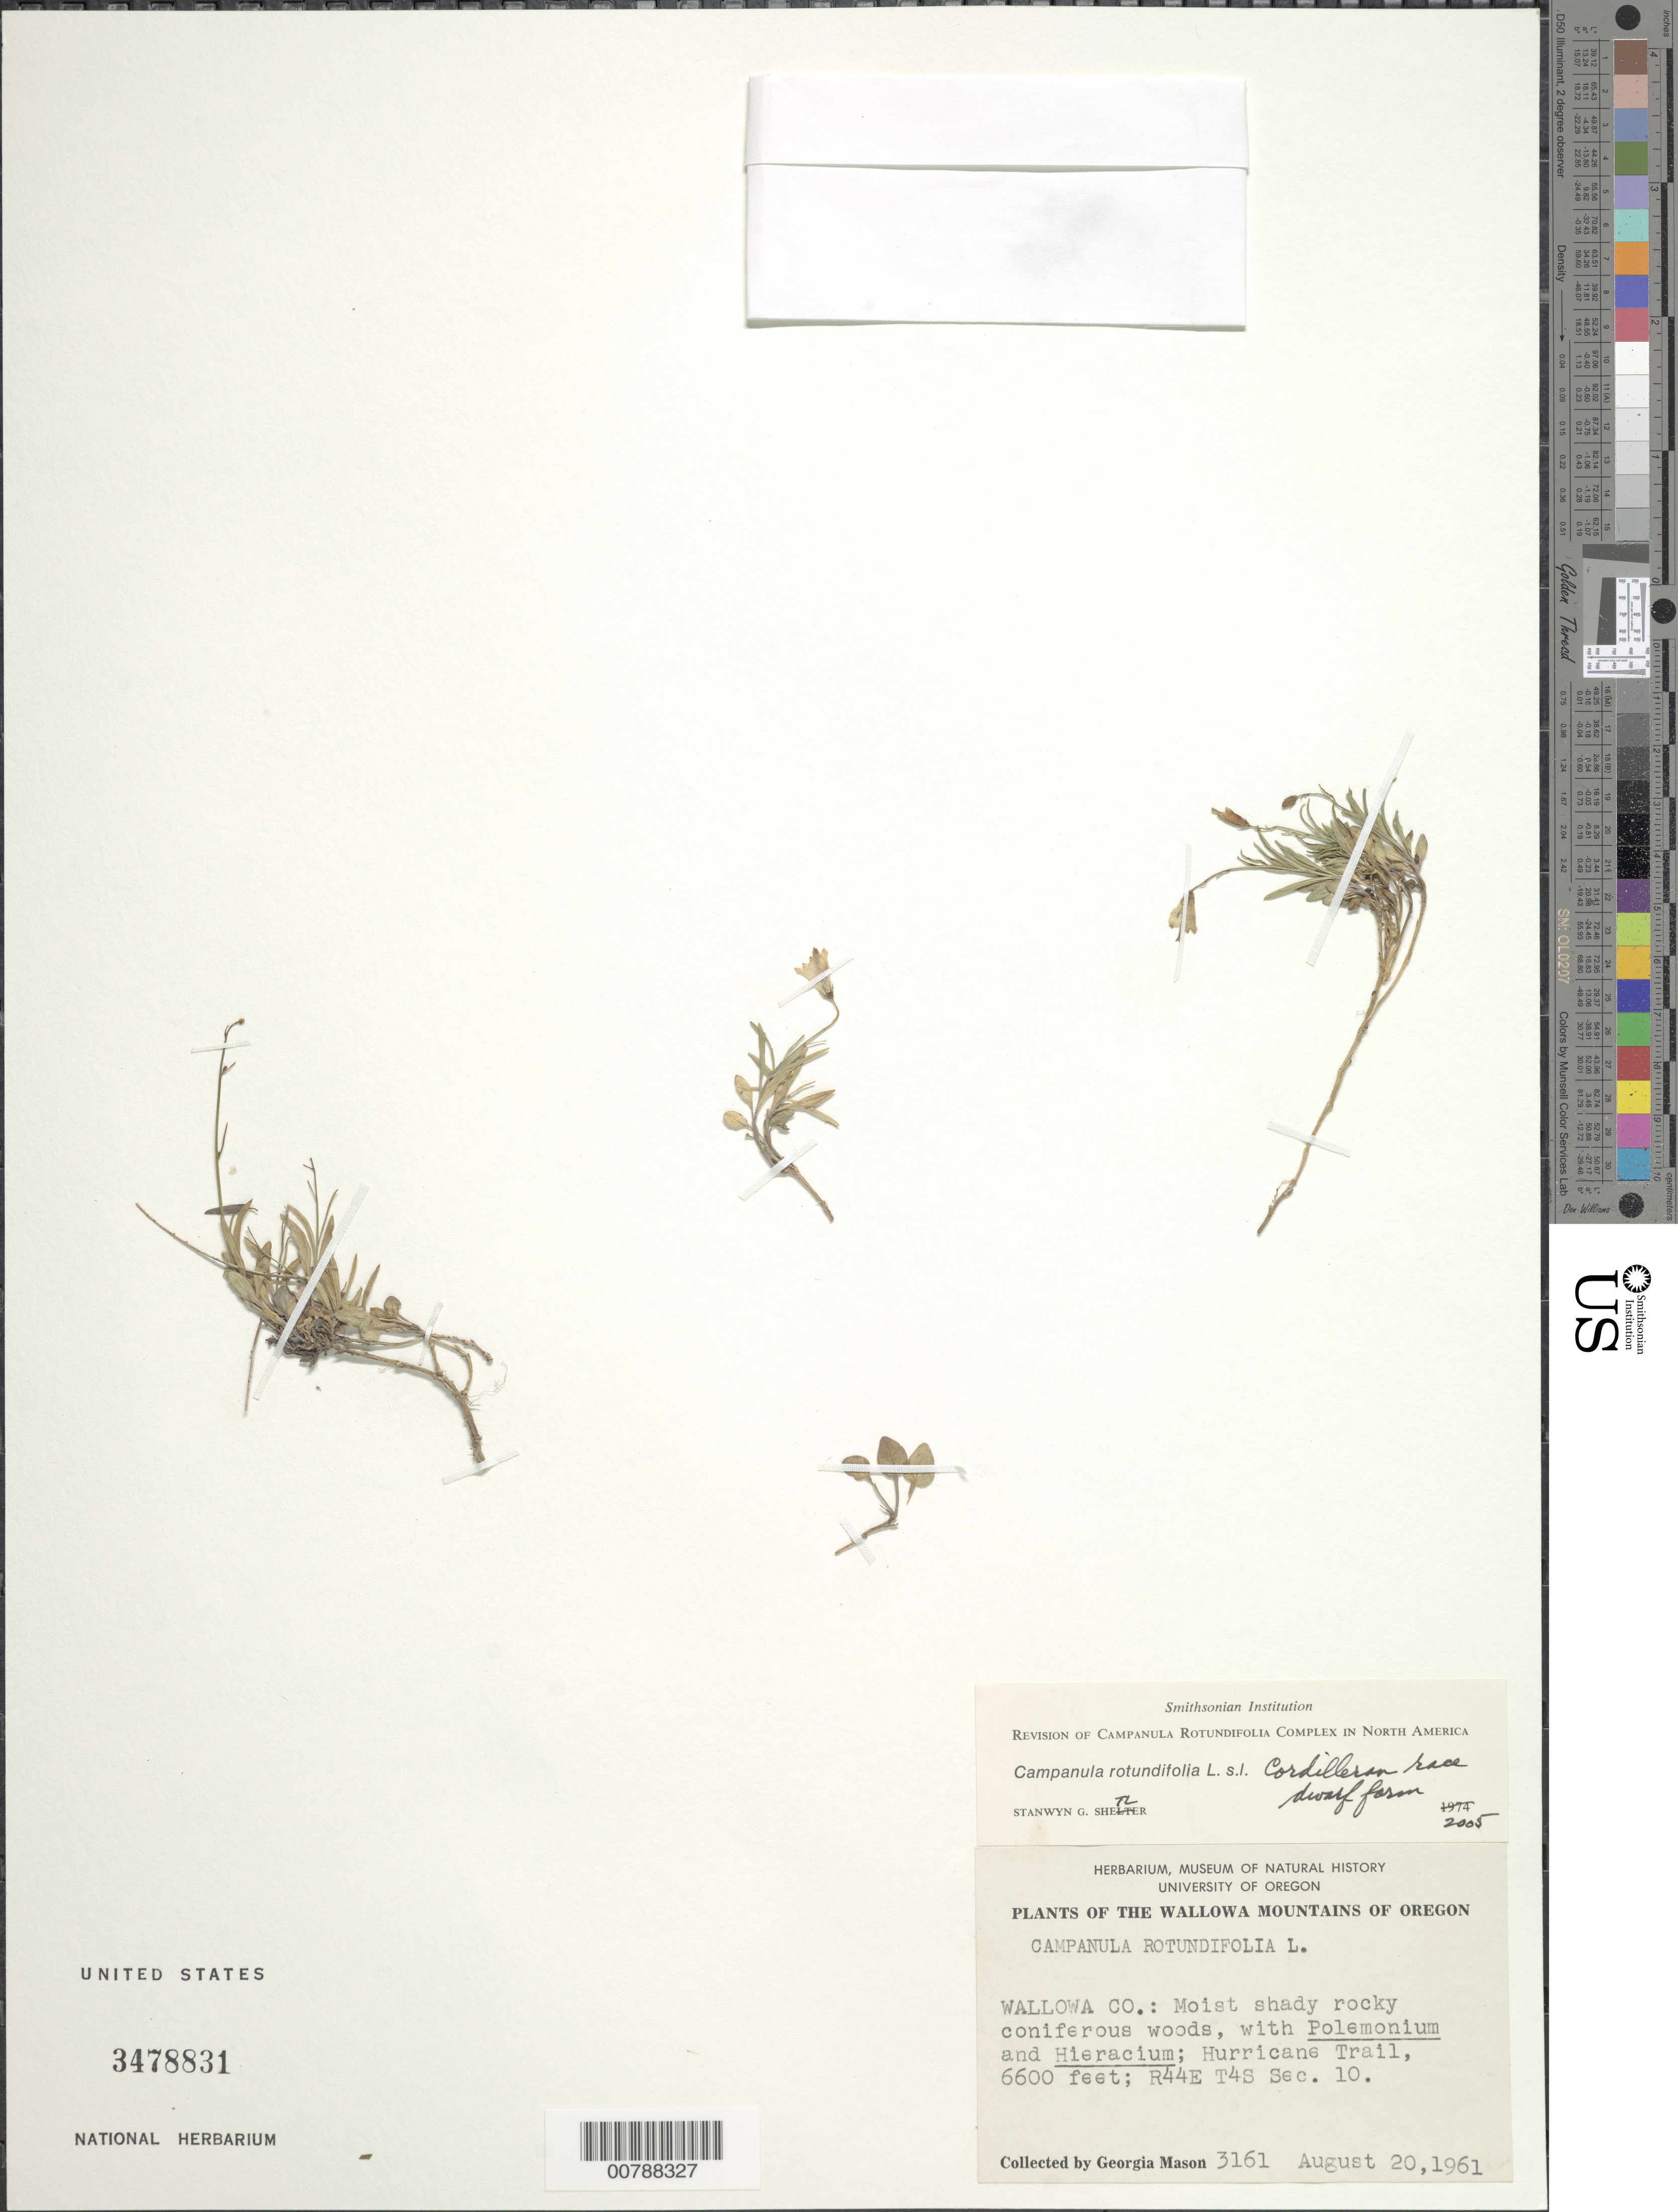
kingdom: Plantae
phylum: Tracheophyta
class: Magnoliopsida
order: Asterales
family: Campanulaceae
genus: Campanula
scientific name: Campanula rotundifolia L. Cordilleran race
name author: L.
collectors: G. Mason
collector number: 3161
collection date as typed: August 20, 1961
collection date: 1961-08-20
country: United States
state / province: Oregon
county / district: Wallowa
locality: Hurricane Trail, R44E T4S Sec. 10.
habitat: Moist shady rocky coniferous woods, with Polemonium and Hieracium.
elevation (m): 2012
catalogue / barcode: US 3478831